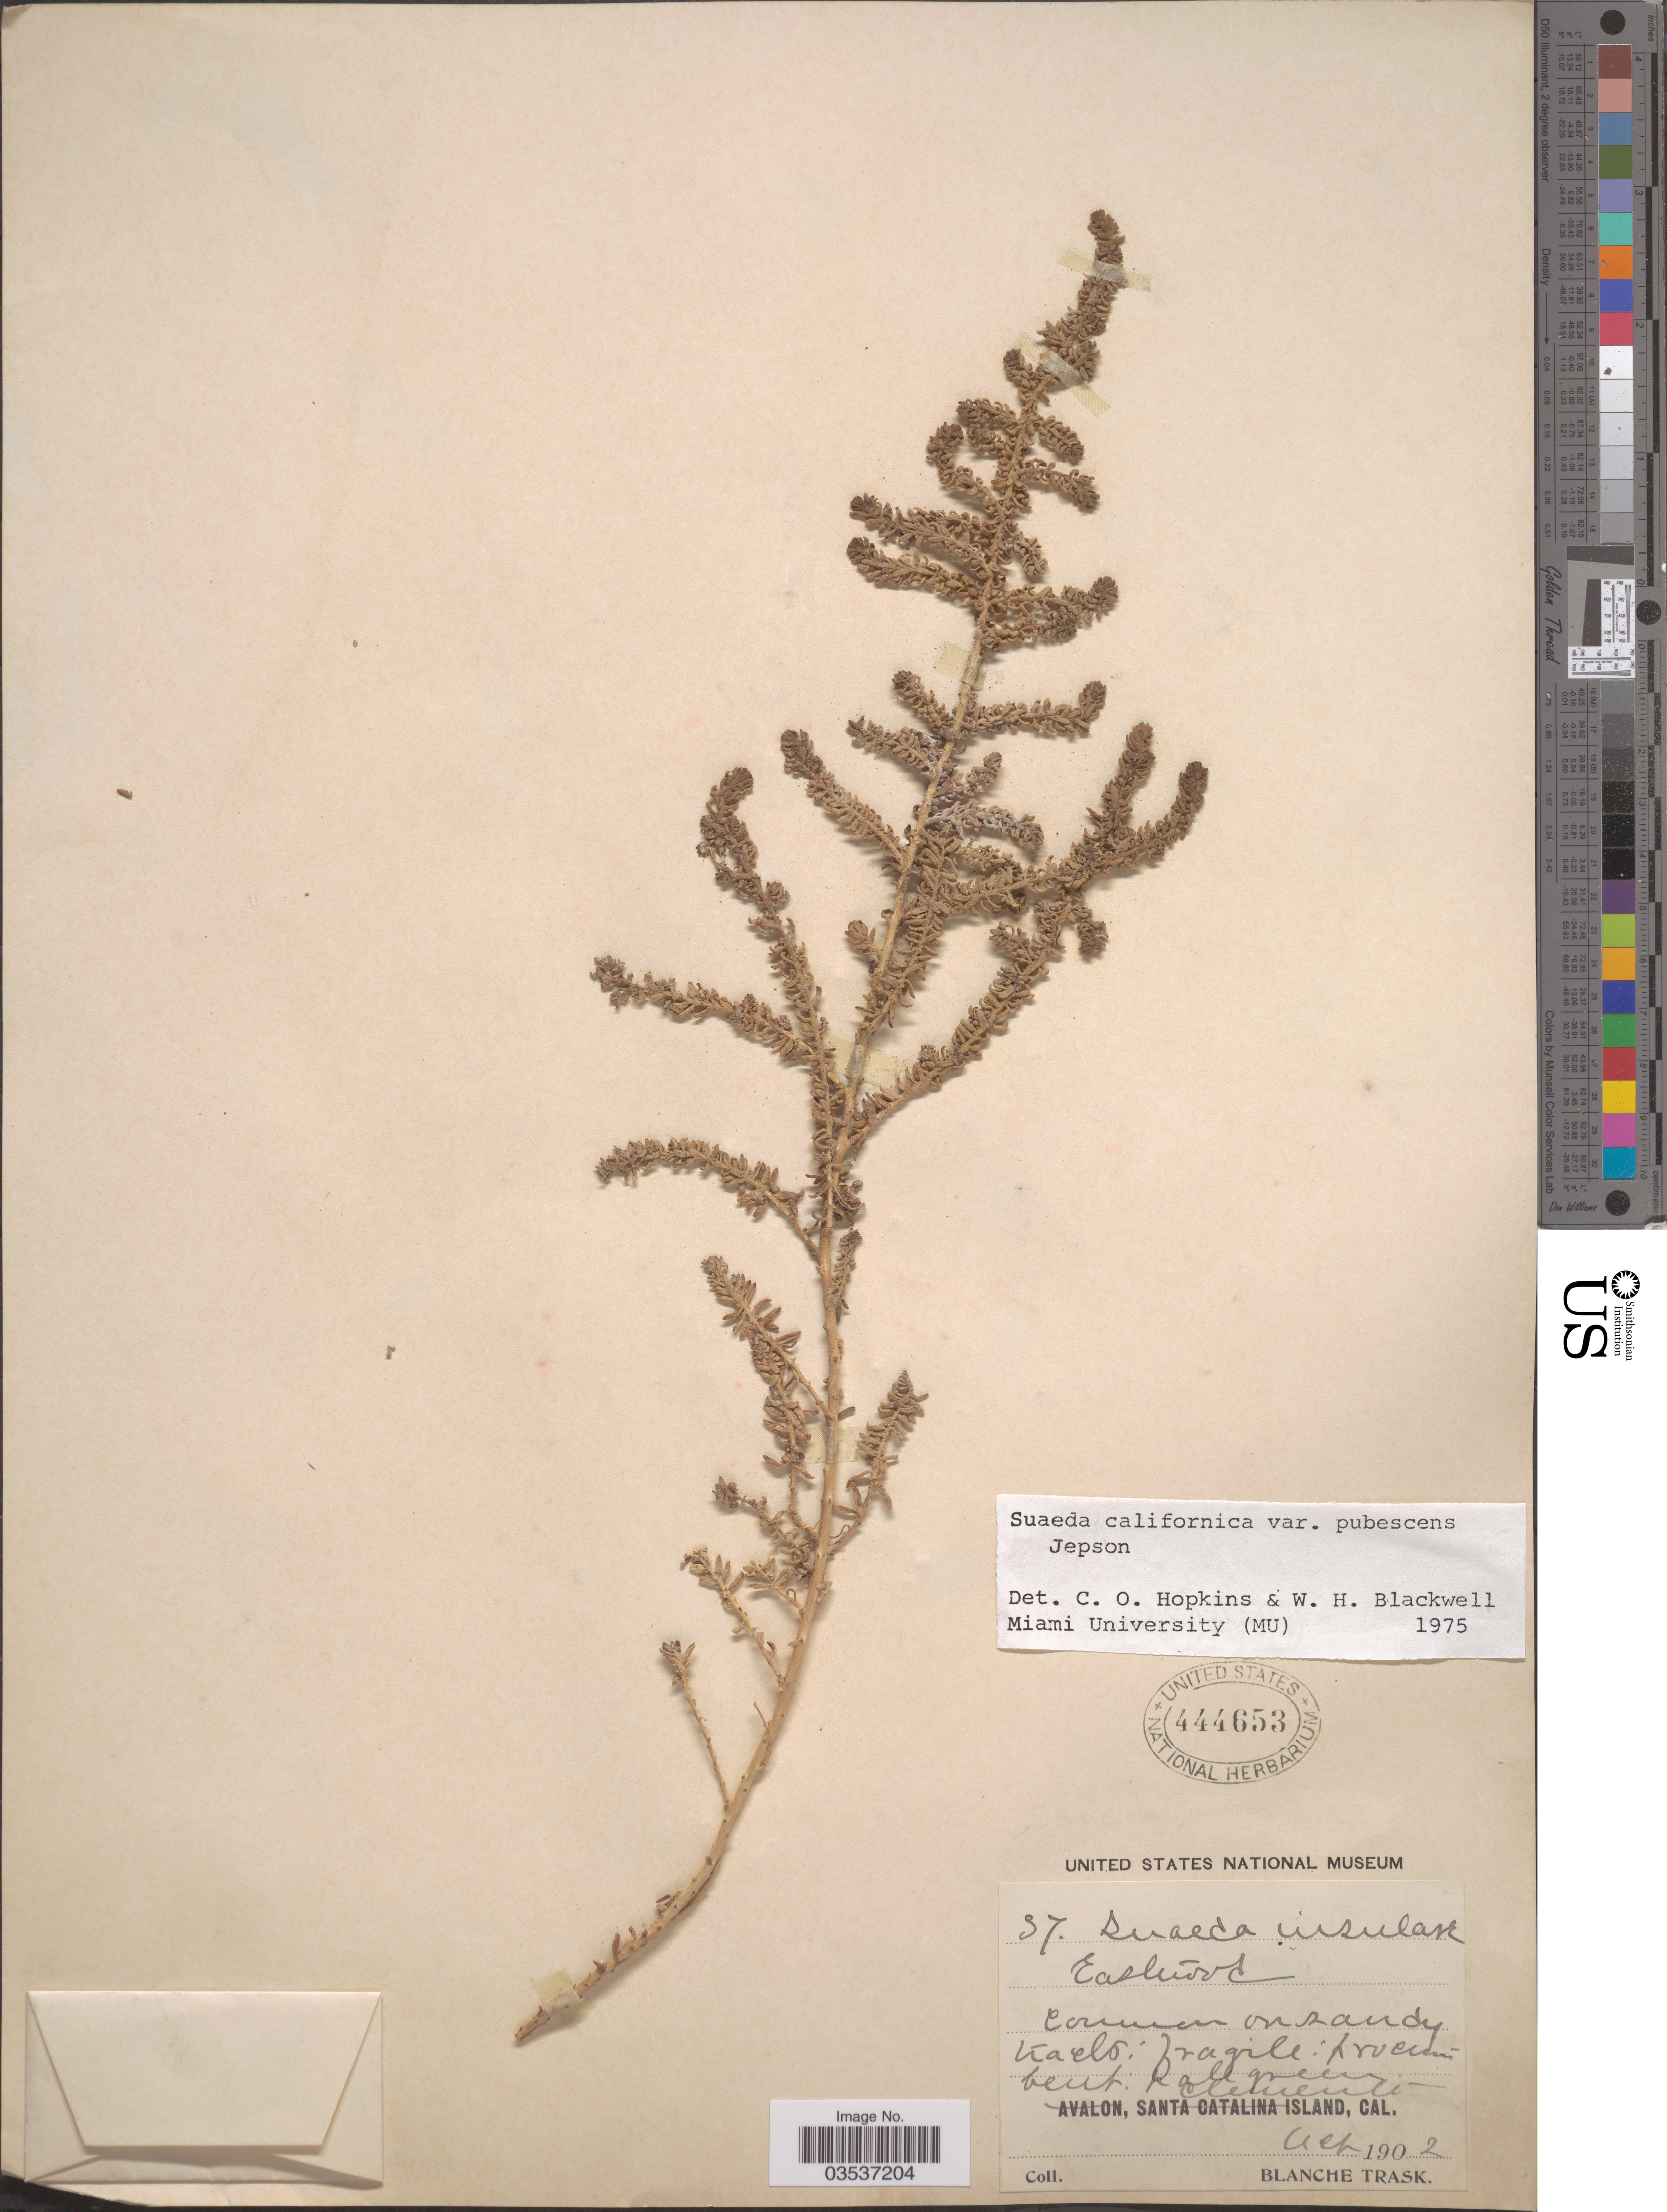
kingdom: Plantae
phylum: Tracheophyta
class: Magnoliopsida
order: Caryophyllales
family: Amaranthaceae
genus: Suaeda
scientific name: Suaeda californica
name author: S. Watson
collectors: B. Trask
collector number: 37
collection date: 1902-10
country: United States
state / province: California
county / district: Los Angeles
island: San Clemente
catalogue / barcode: US 444653